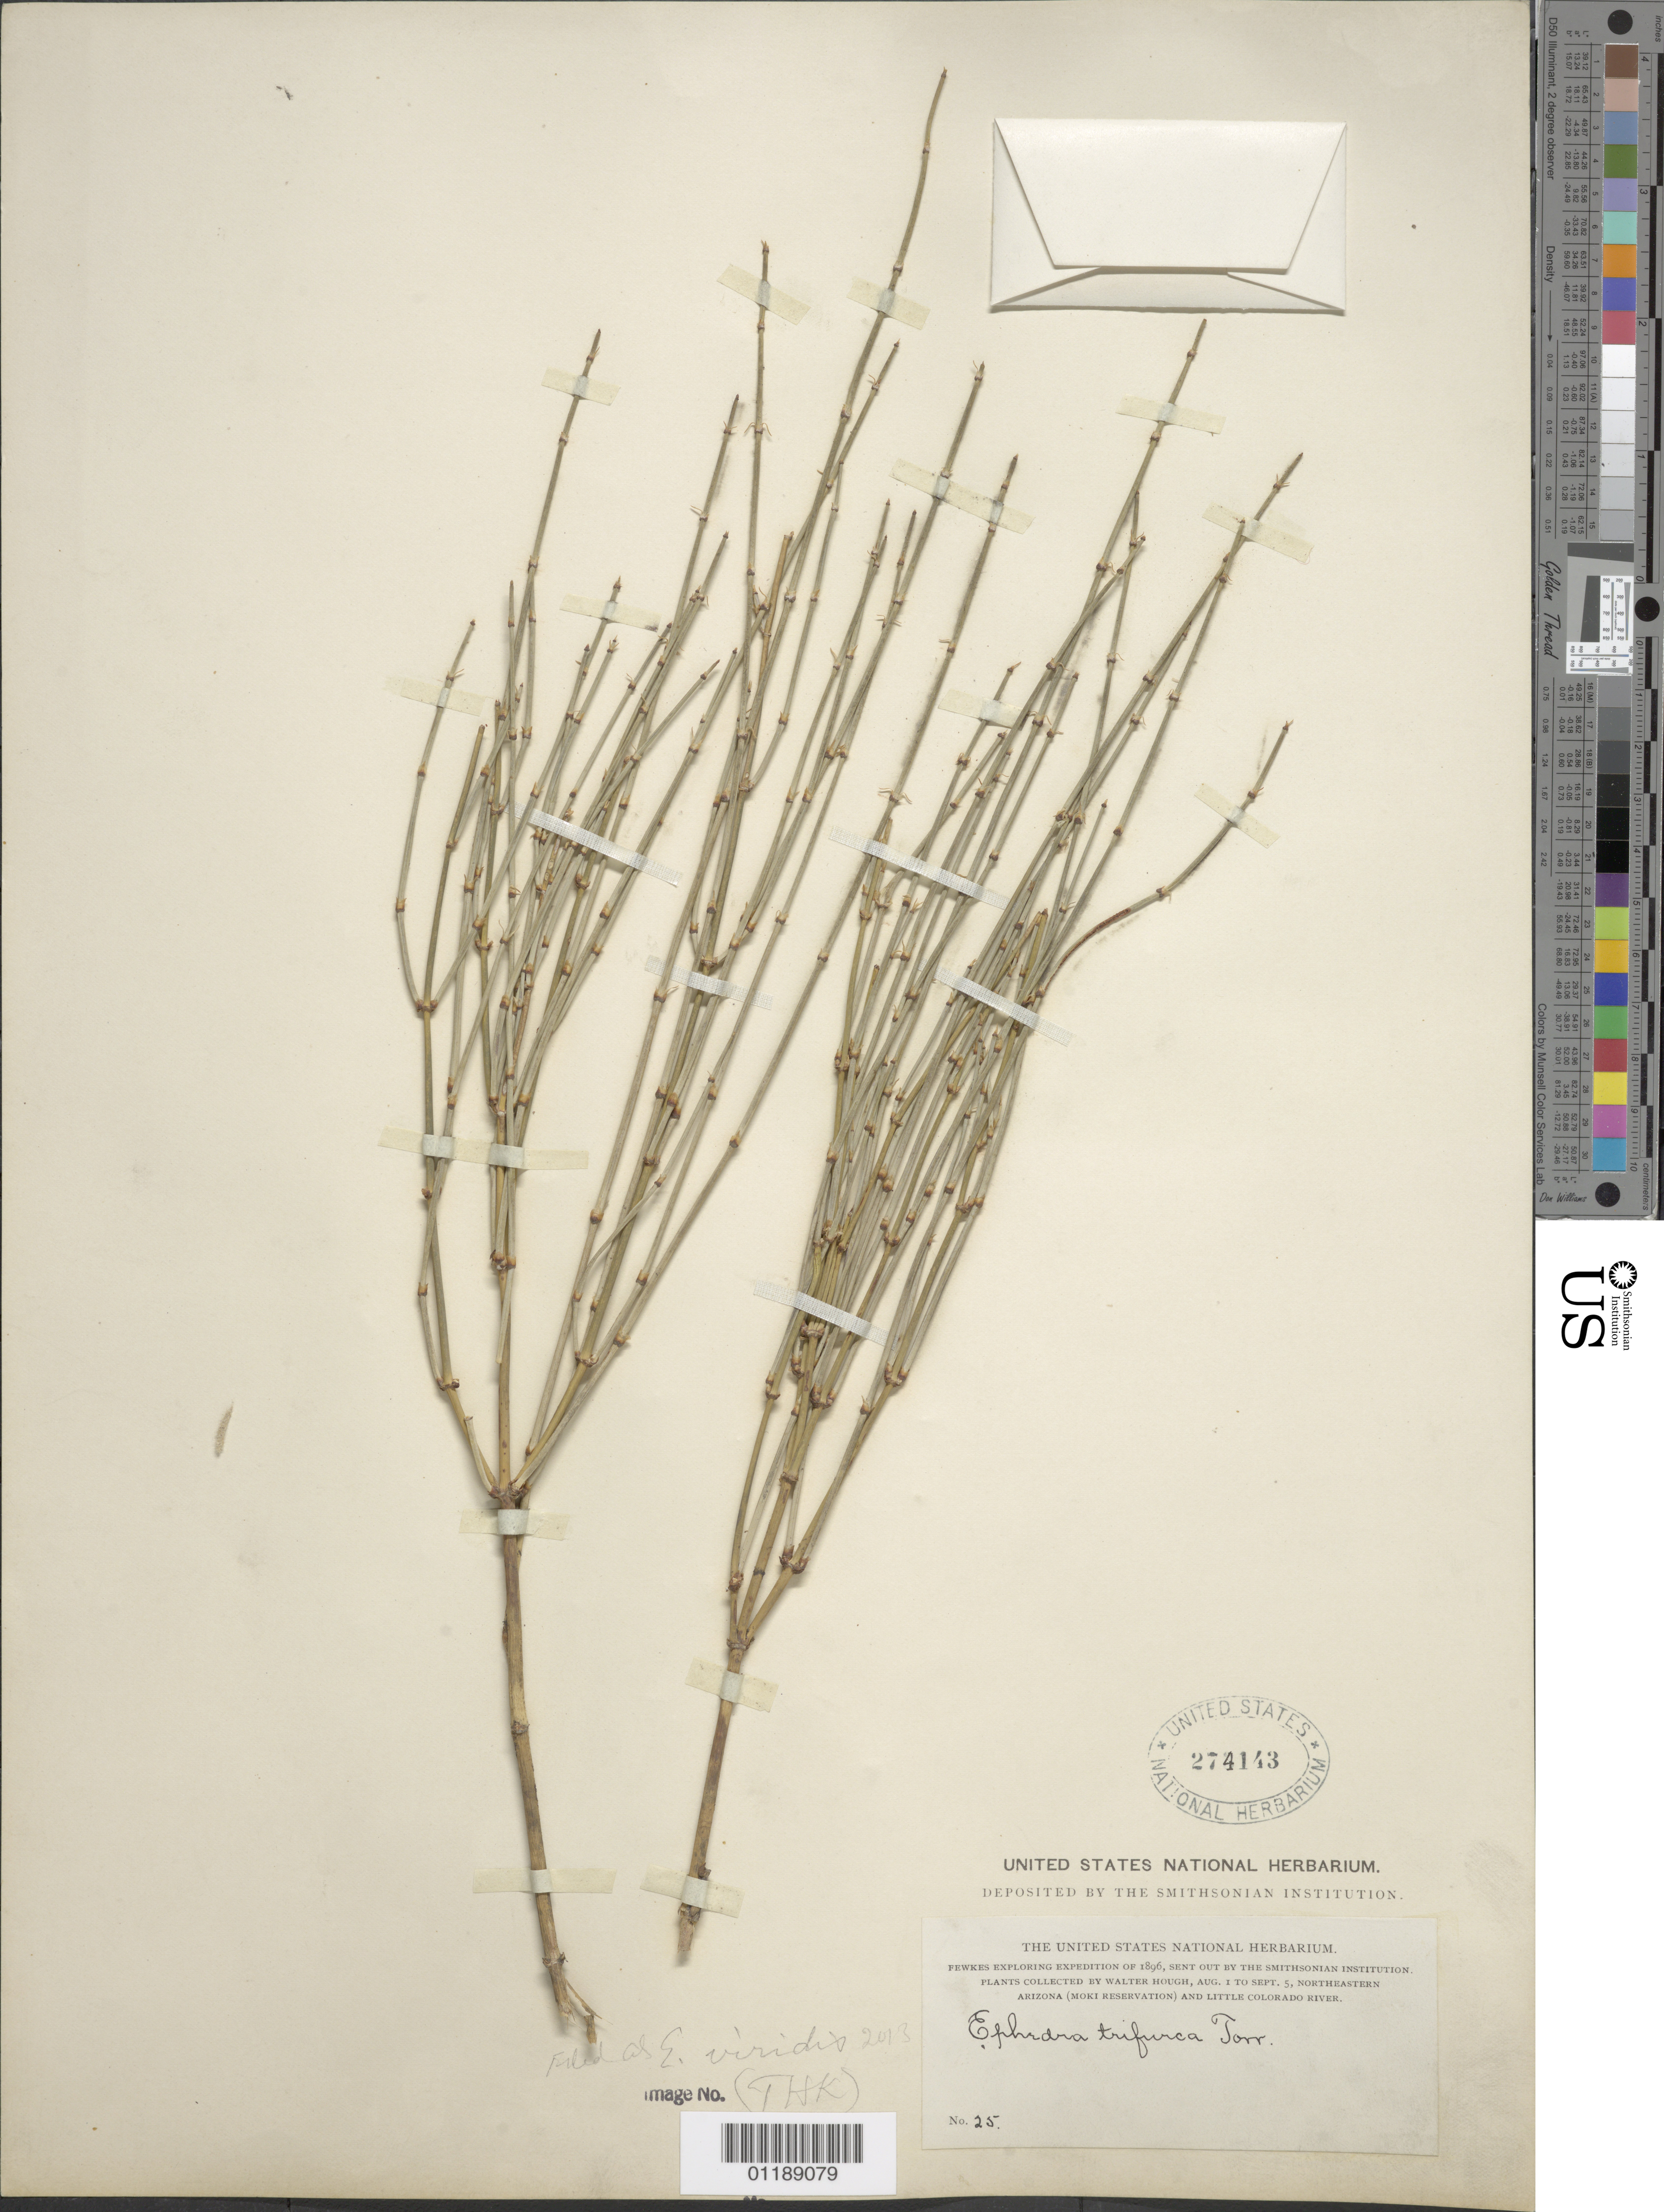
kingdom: Plantae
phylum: Tracheophyta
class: Gnetopsida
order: Ephedrales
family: Ephedraceae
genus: Ephedra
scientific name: Ephedra trifurca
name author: Torr. ex S. Watson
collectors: W. Hough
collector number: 25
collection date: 1896-08-01/1896-09-05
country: United States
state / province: Arizona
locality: Moki Reservation and Little Colorado River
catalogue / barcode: US 274143